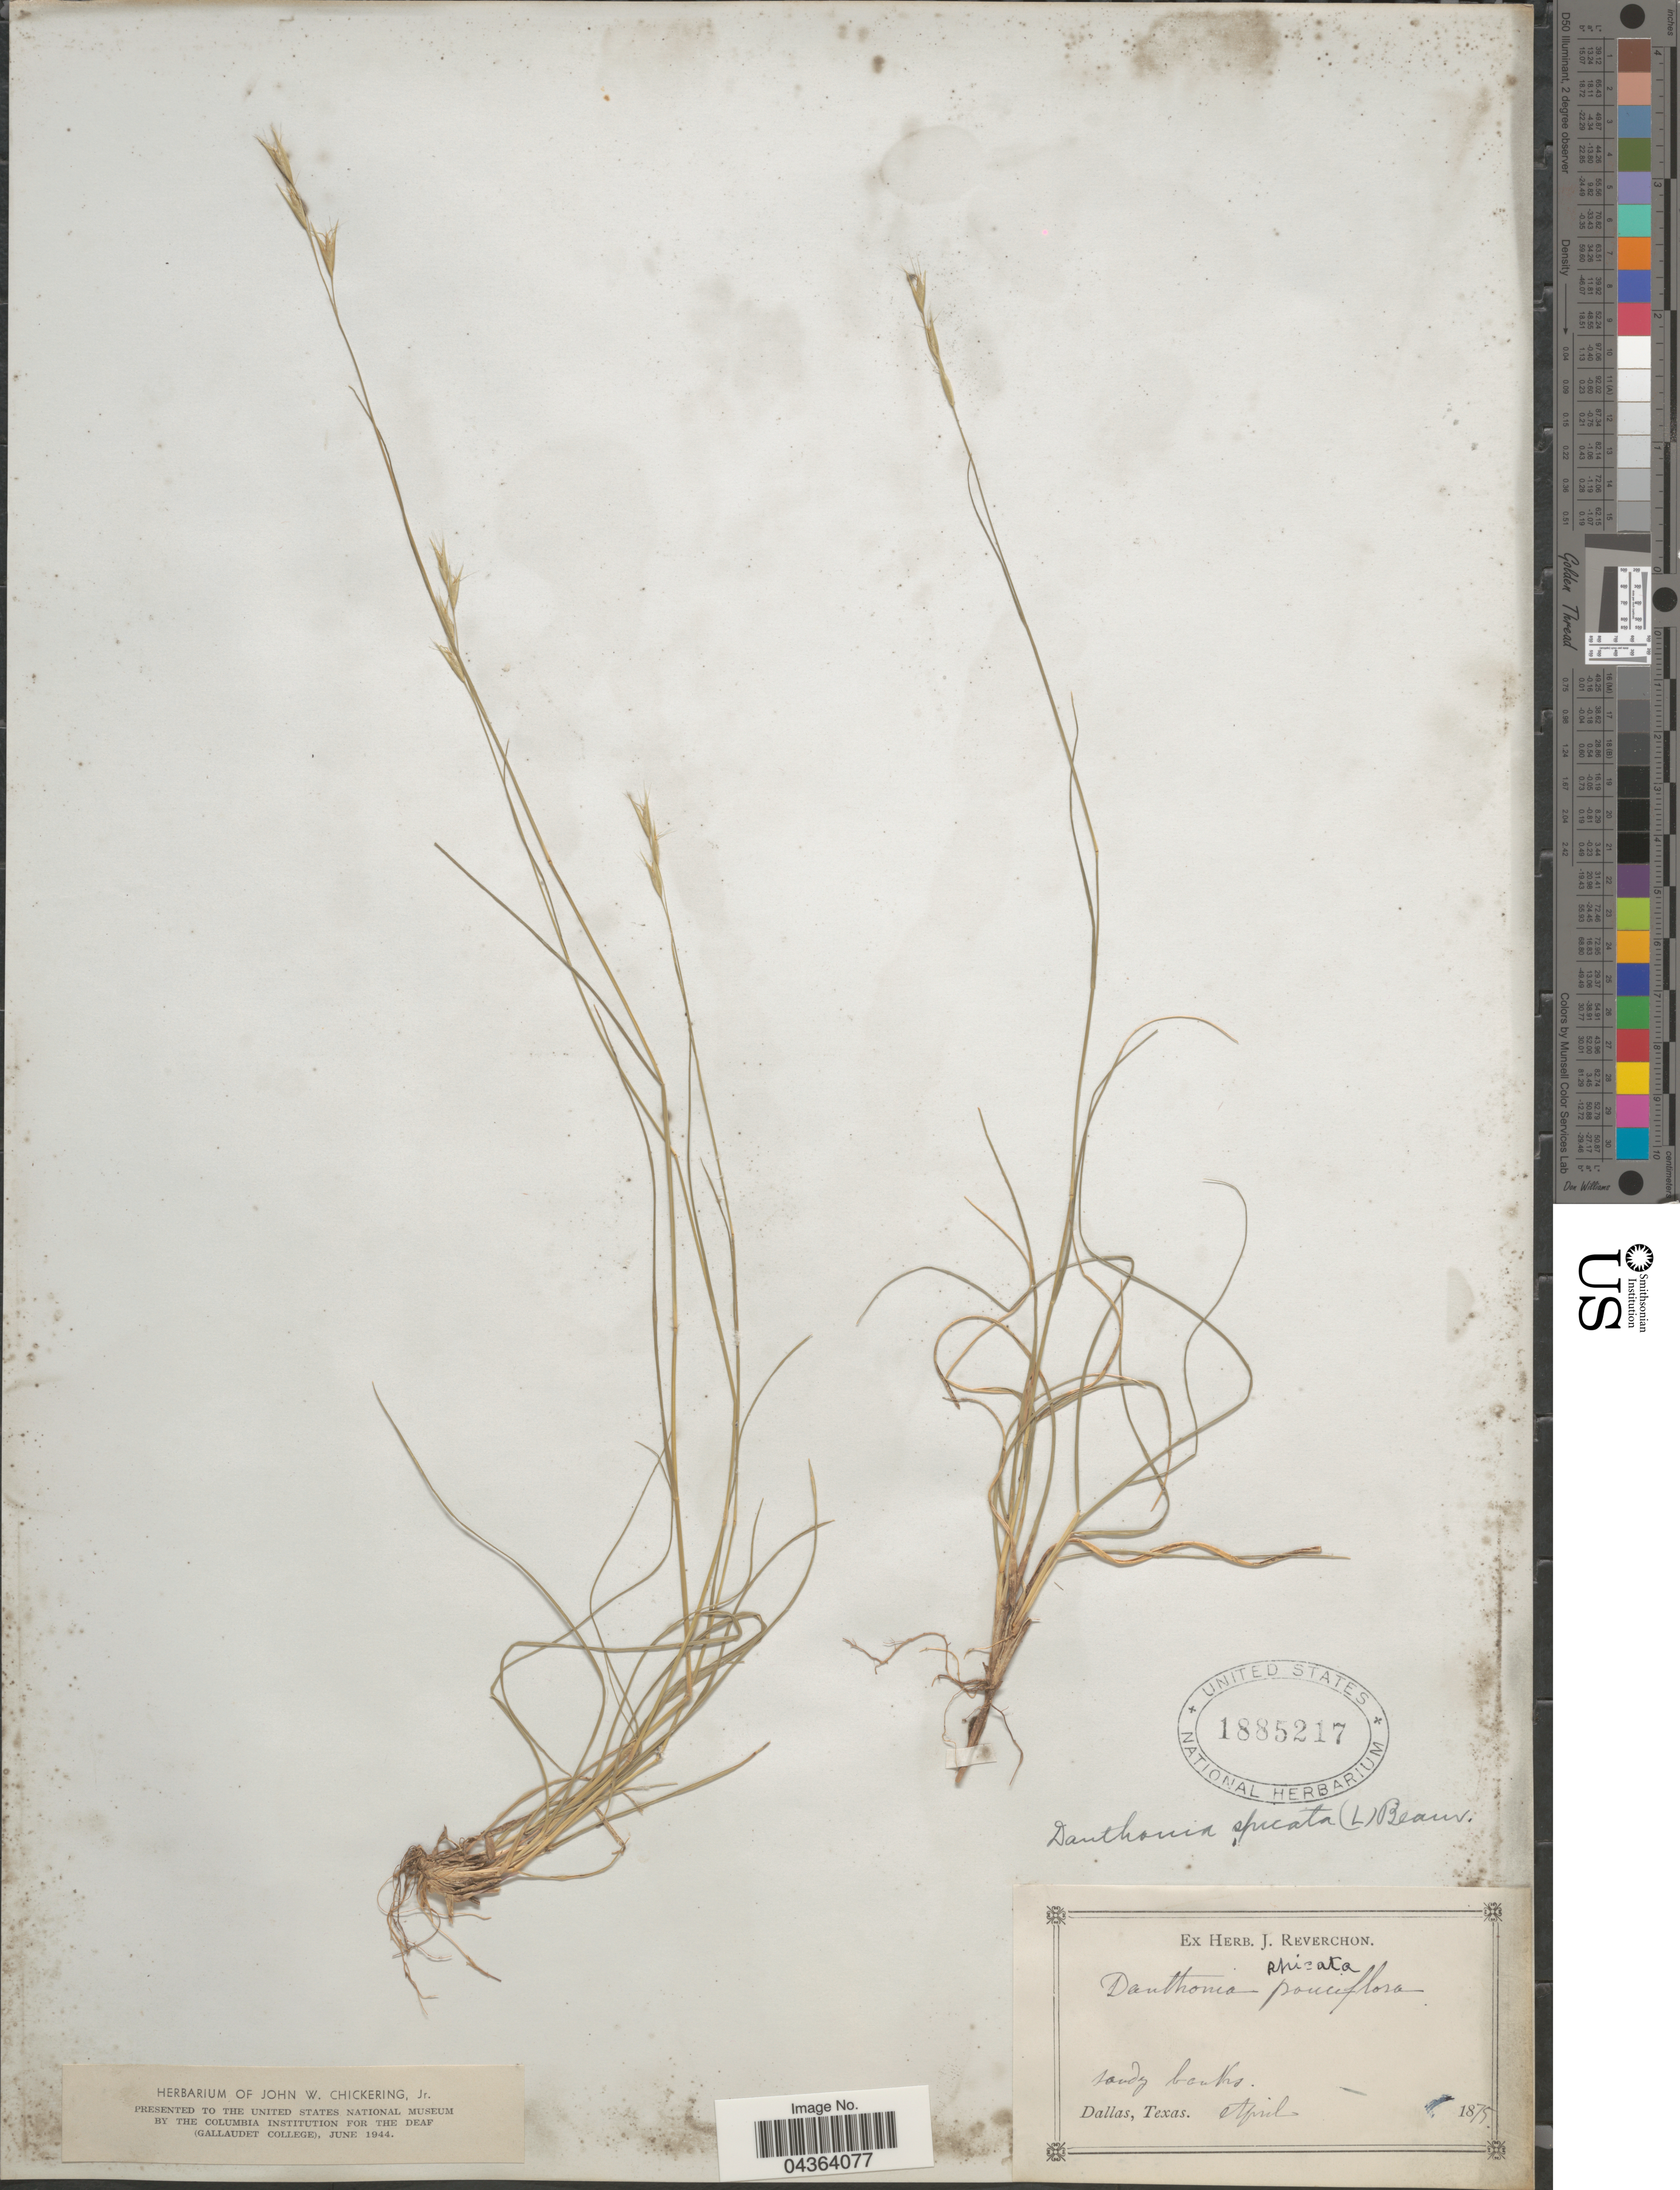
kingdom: Plantae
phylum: Tracheophyta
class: Liliopsida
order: Poales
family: Poaceae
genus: Danthonia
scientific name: Danthonia spicata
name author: (L.) P. Beauv. ex Roem. & Schult.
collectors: ex herb. J. Reverchon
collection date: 1875-04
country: United States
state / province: Texas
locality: Sandy banks. Dallas.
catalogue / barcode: US 1885217